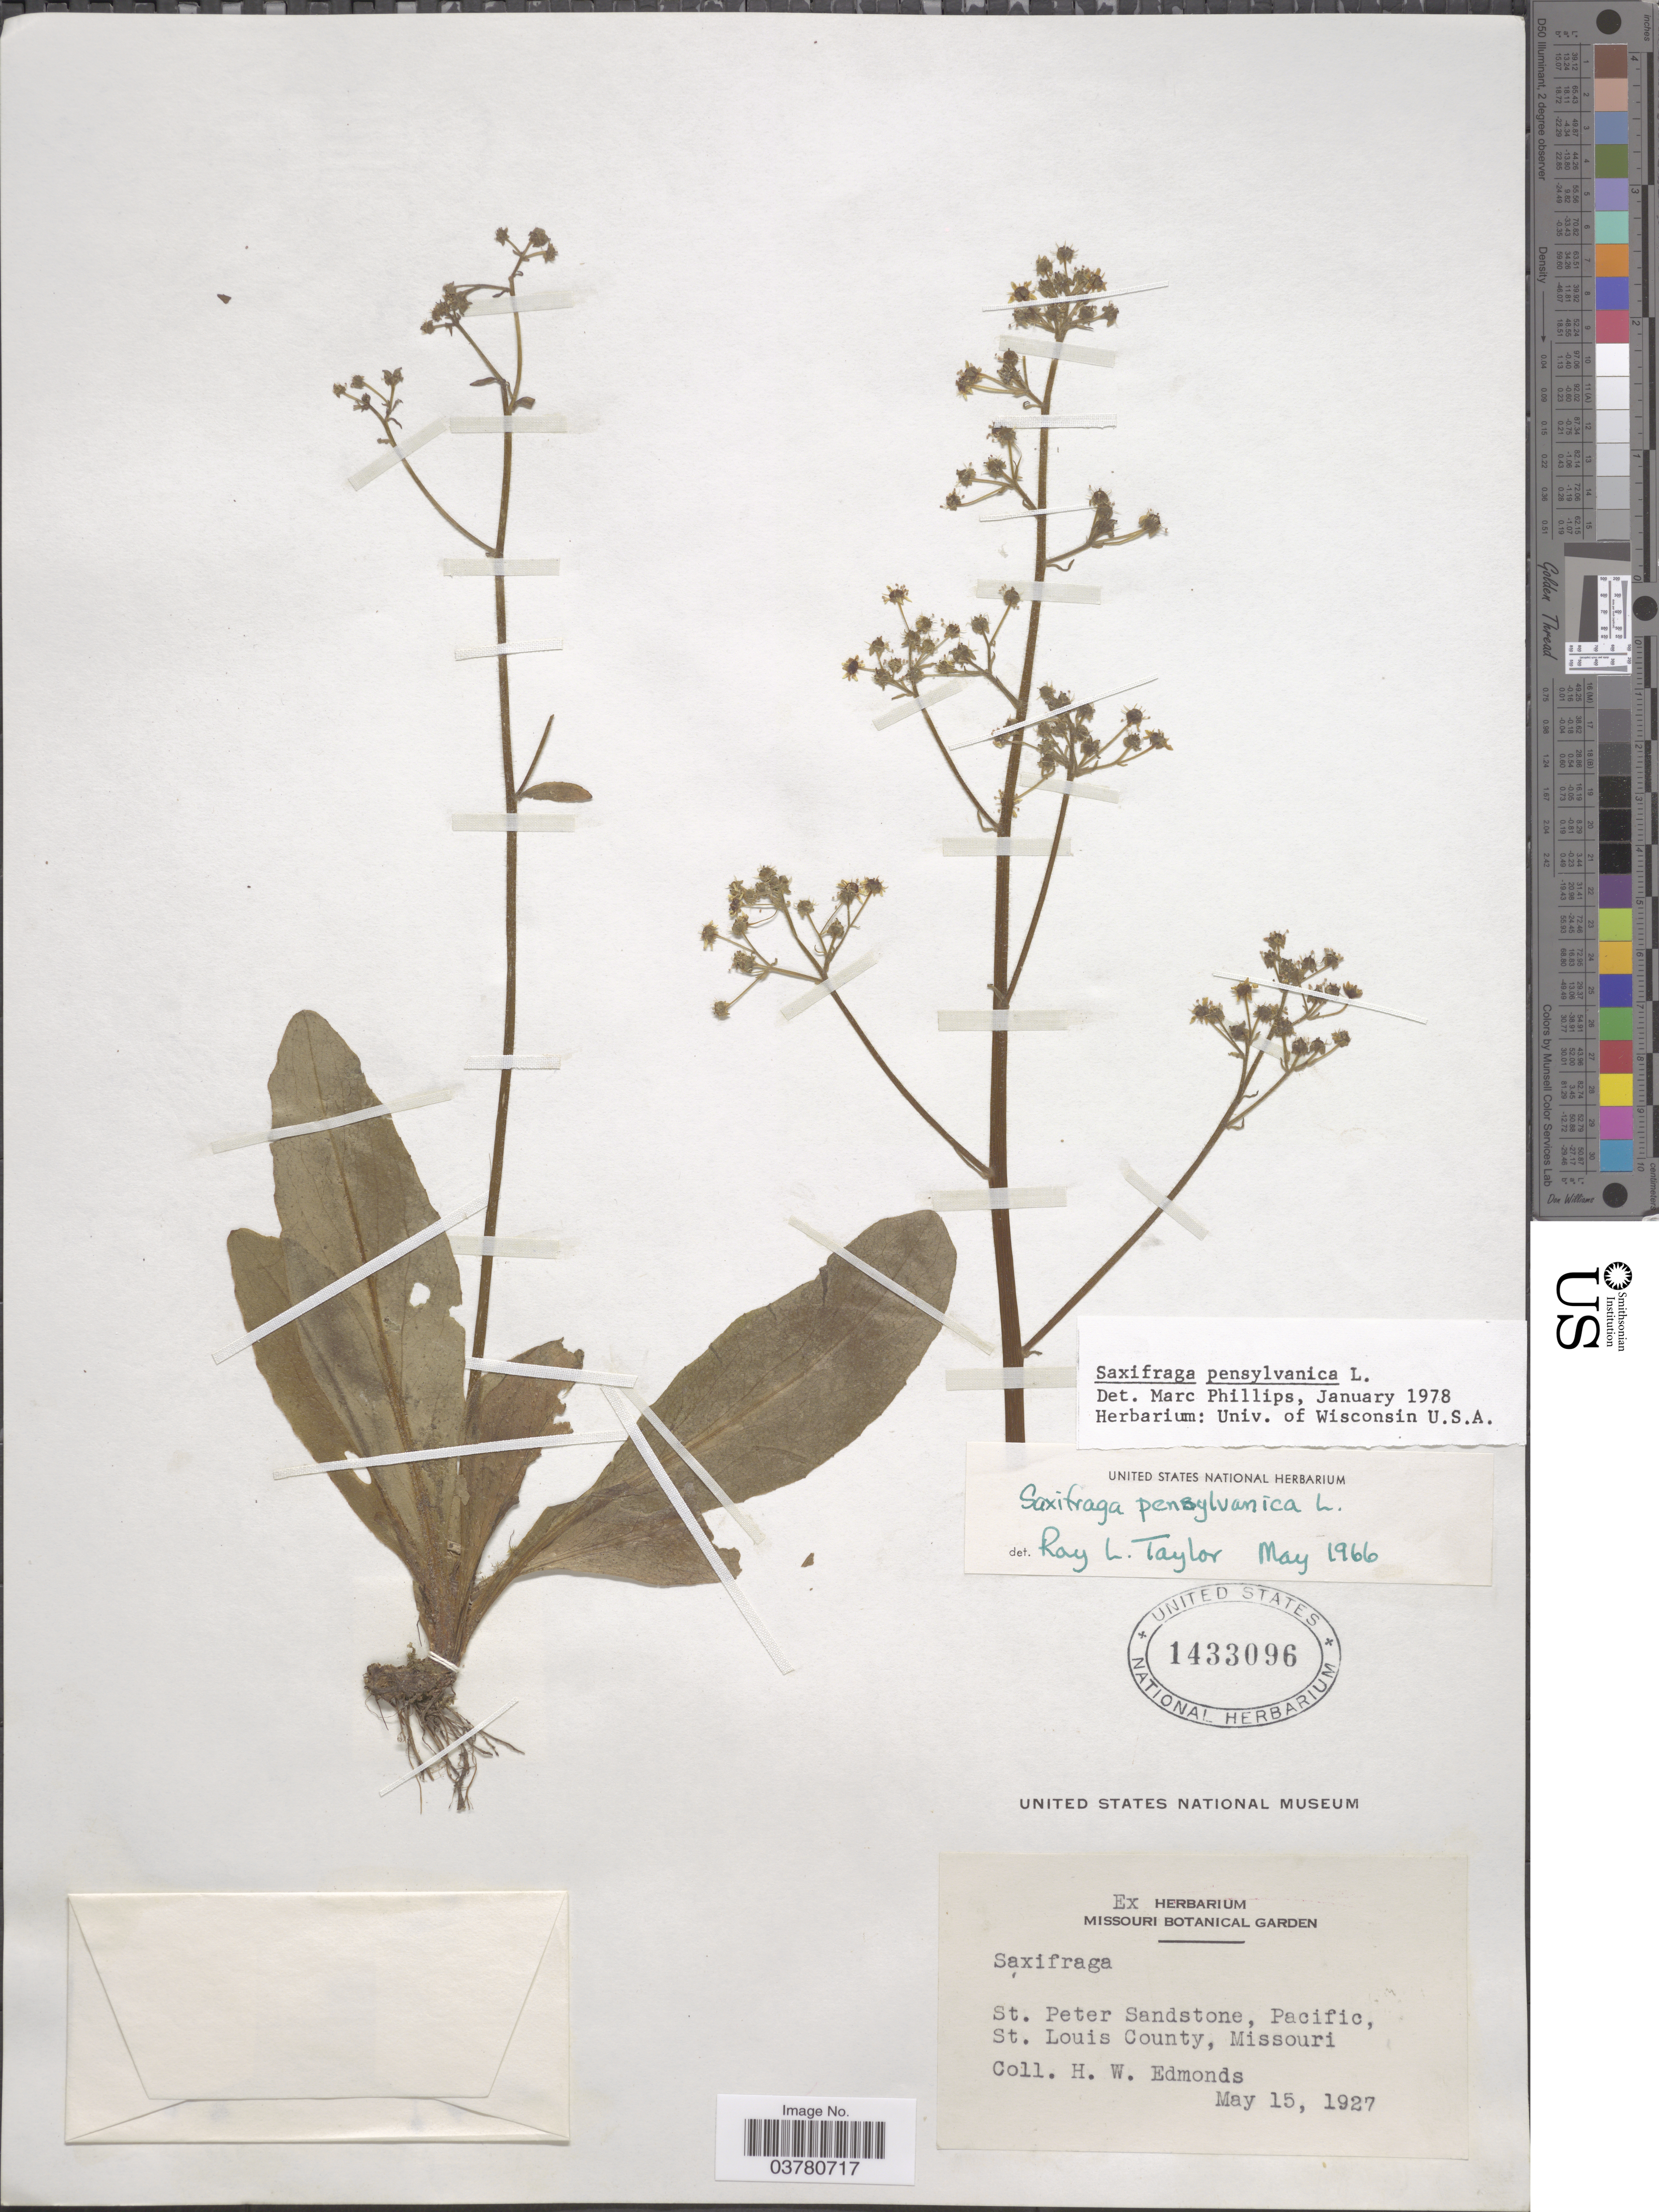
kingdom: Plantae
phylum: Tracheophyta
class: Magnoliopsida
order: Saxifragales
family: Saxifragaceae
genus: Micranthes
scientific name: Micranthes pensylvanica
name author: (L.) Haw.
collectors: H. Edmonds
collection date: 1927-05-15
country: United States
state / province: Missouri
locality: St. Peter Sandstone, Pacific, St. Louis County.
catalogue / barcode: US 1433096